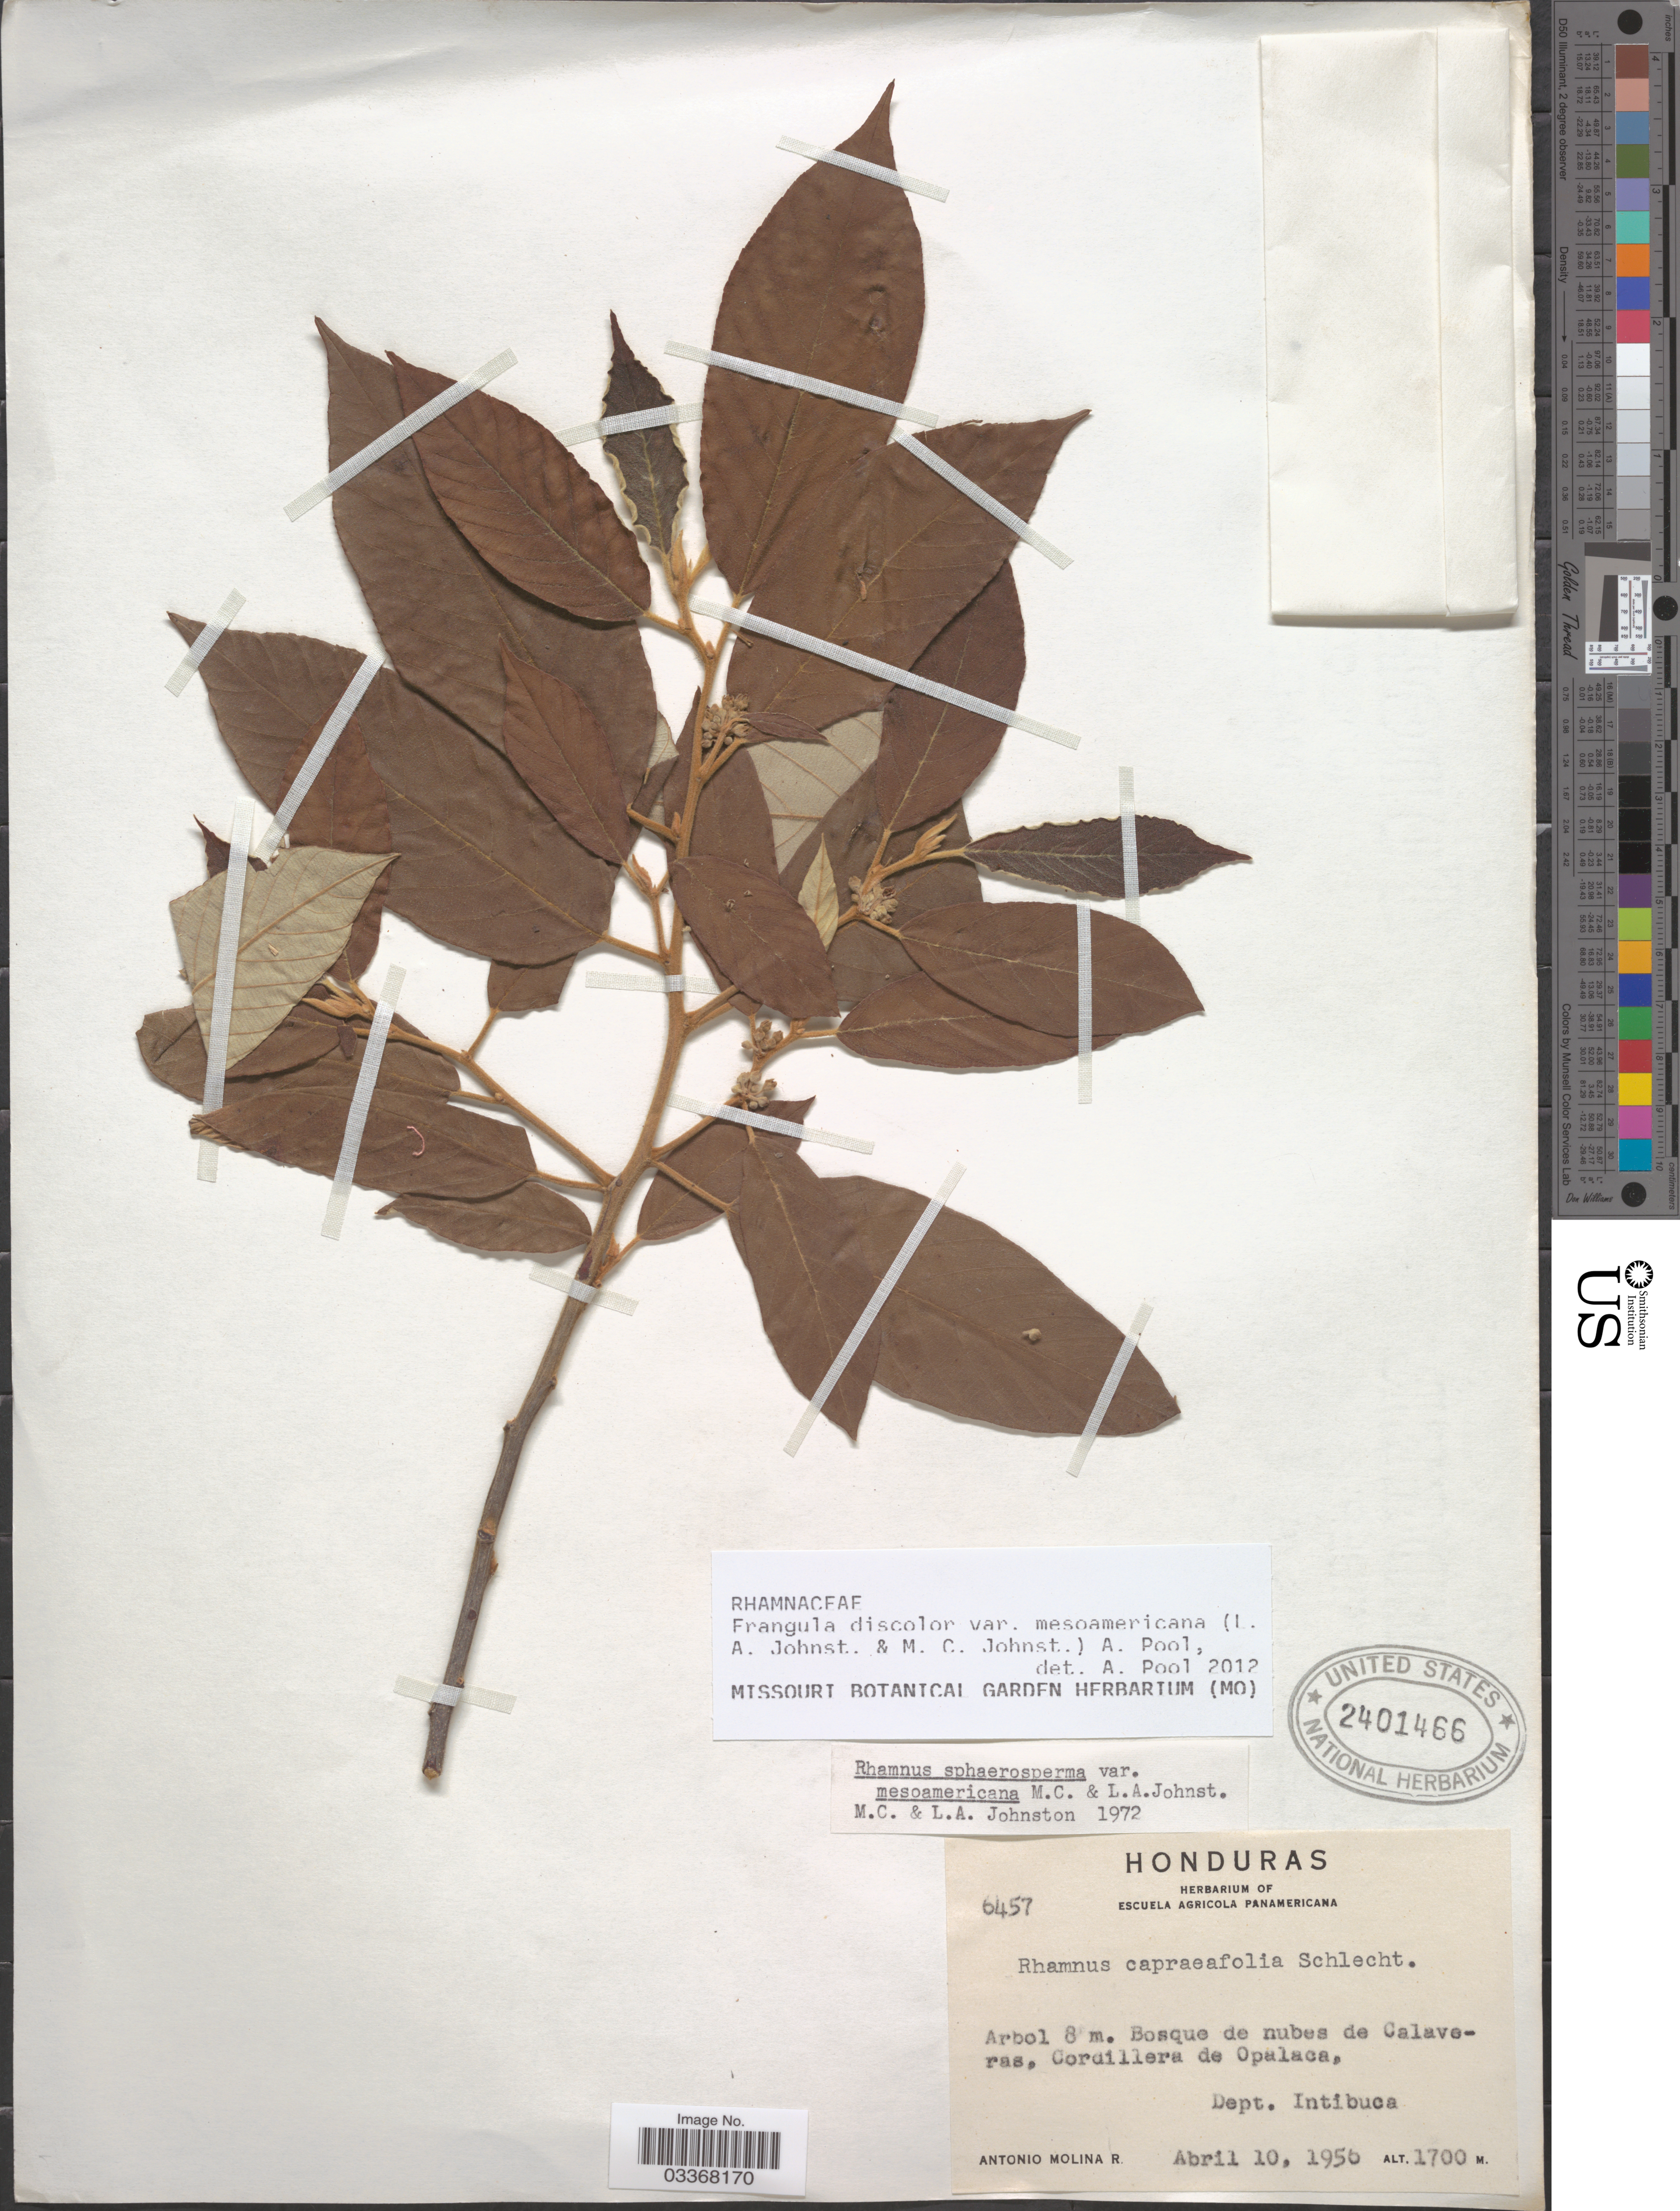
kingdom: Plantae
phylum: Tracheophyta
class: Magnoliopsida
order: Rosales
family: Rhamnaceae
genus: Frangula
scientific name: Frangula discolor var. mesoamericana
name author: (L.A. Johnst. & M.C. Johnst.) A. Pool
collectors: A. Molina R.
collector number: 6457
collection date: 1956-04-10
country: Honduras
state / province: Intibuca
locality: Bosque de nubes de Calaveras, Cordillera de Opalaca, Dept. Intibuca.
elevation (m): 1700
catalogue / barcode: US 2401466